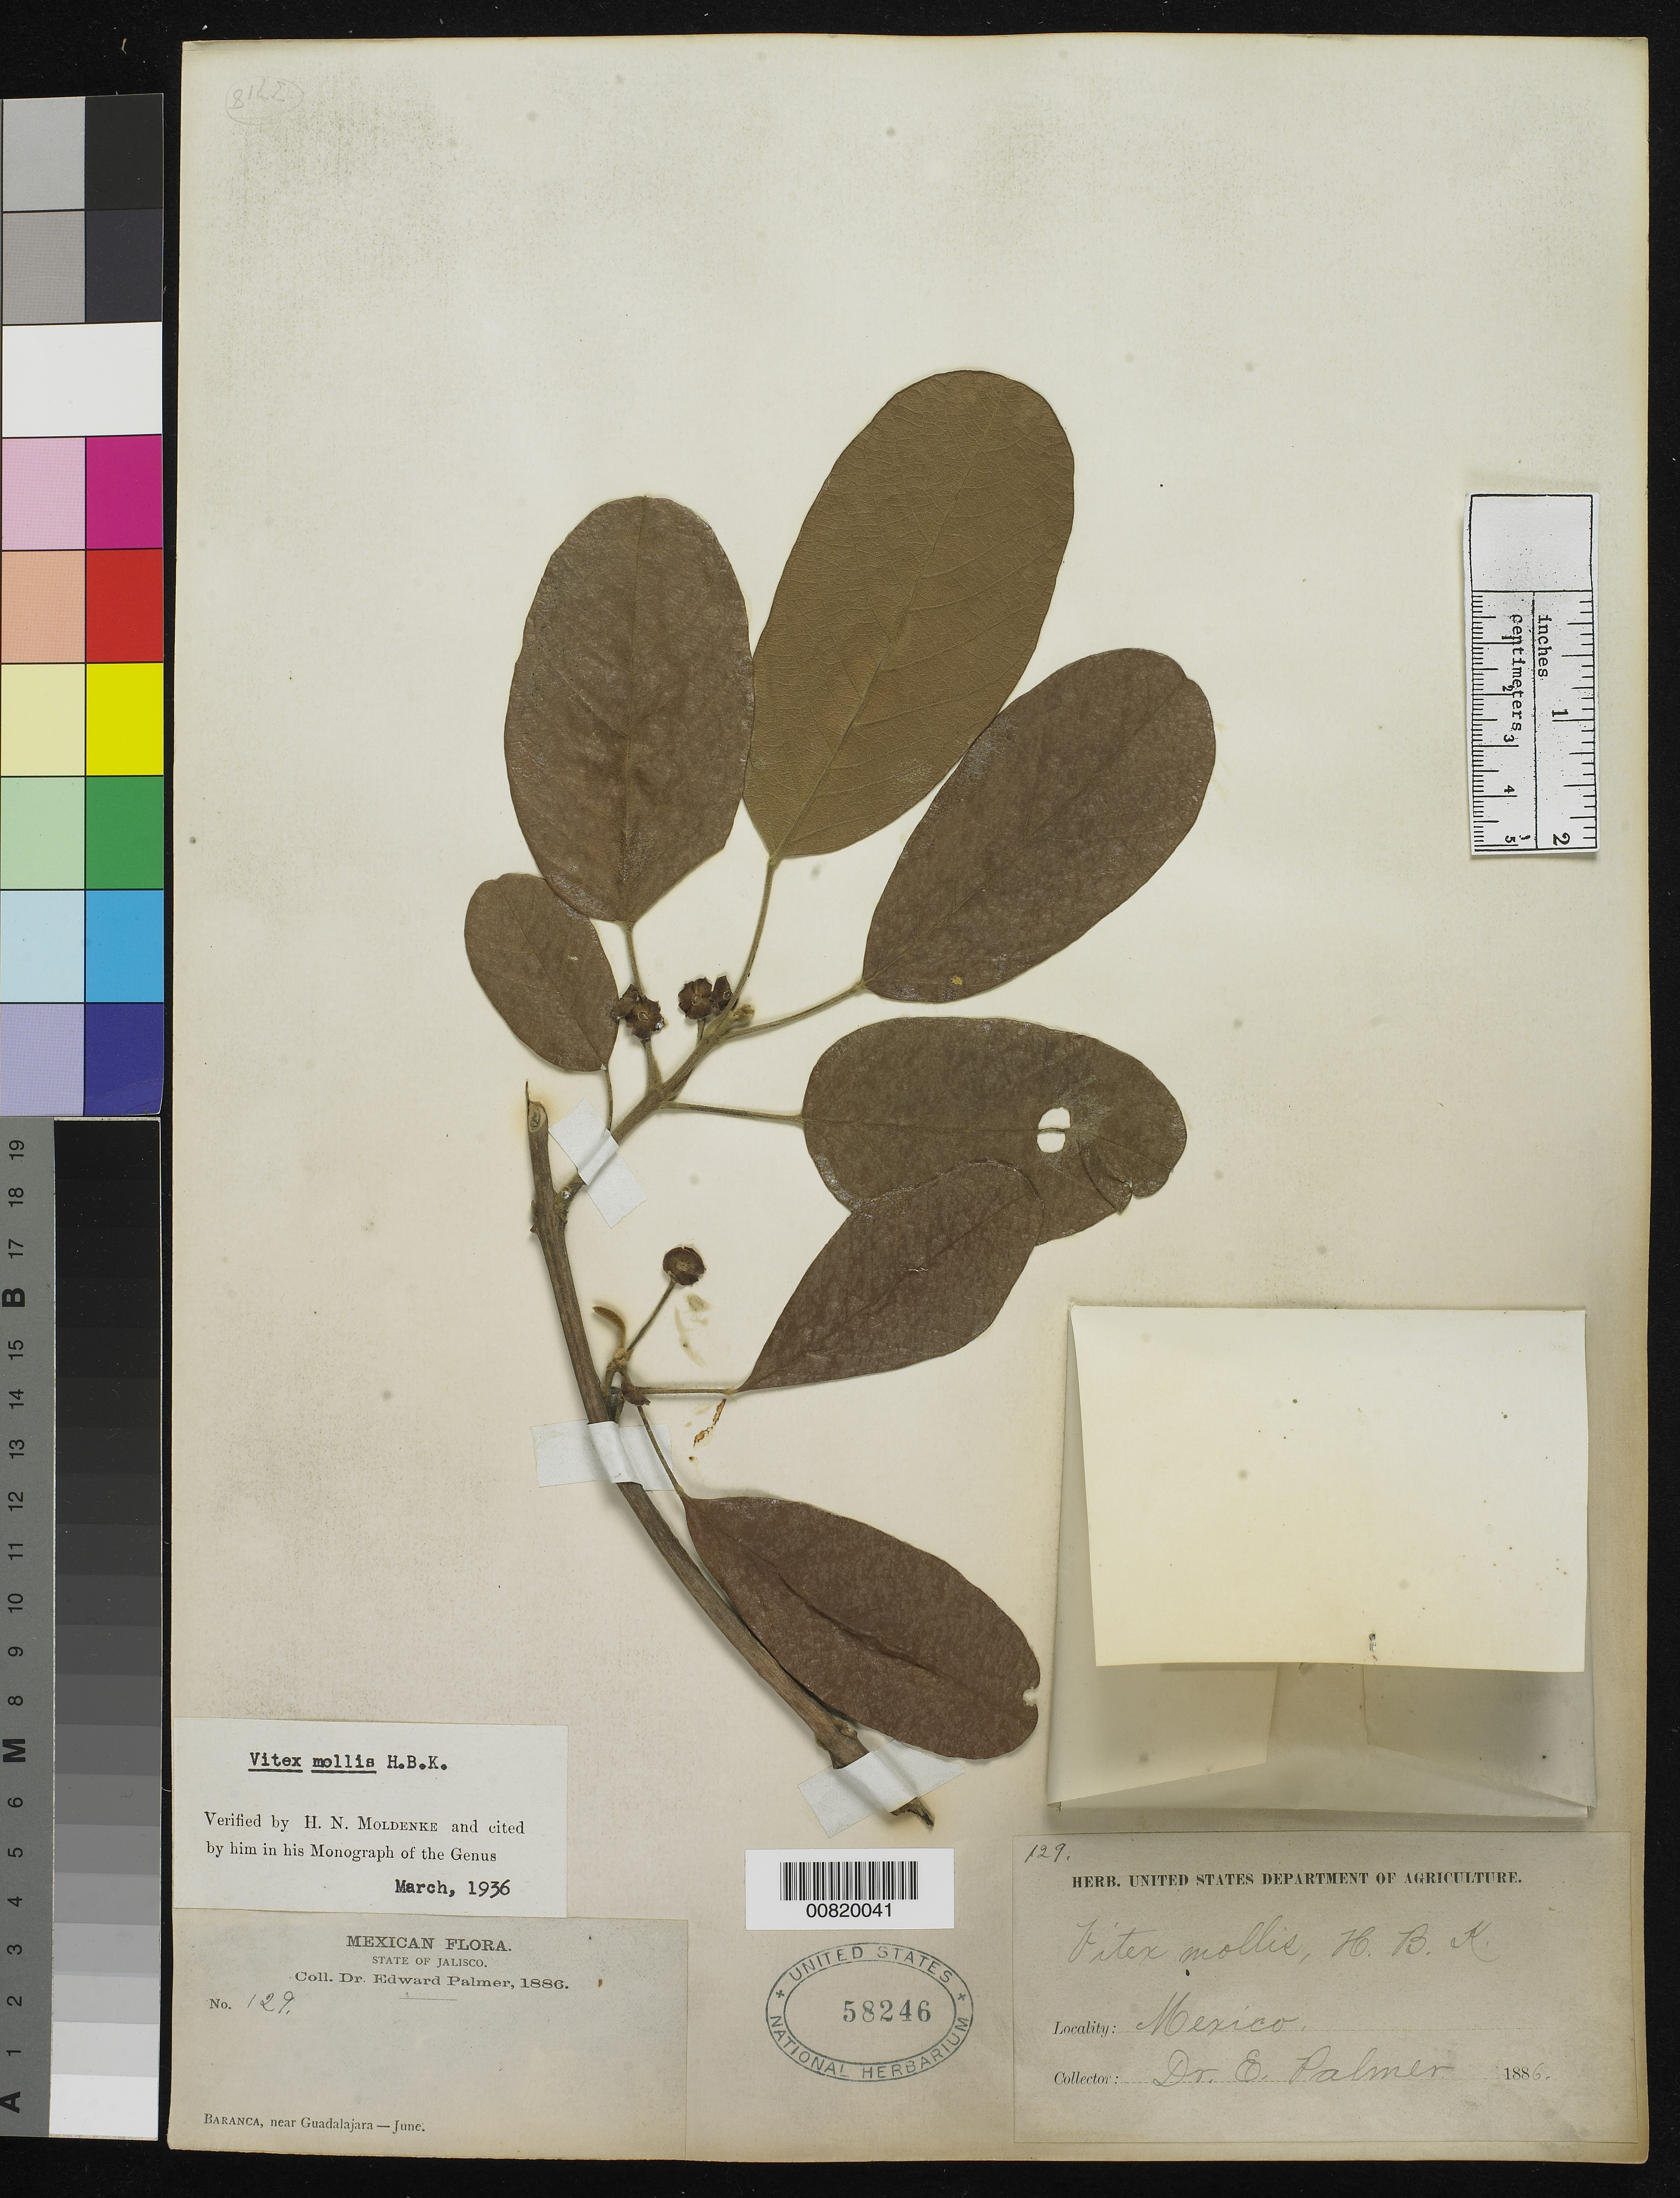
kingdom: Plantae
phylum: Tracheophyta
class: Magnoliopsida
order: Lamiales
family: Lamiaceae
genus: Vitex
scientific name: Vitex mollis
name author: Kunth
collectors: E. Palmer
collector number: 129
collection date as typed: Jun 1886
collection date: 1886-06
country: Mexico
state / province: Jalisco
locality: Barranca, near Guadalajara, Jalisco.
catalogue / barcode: US 58246